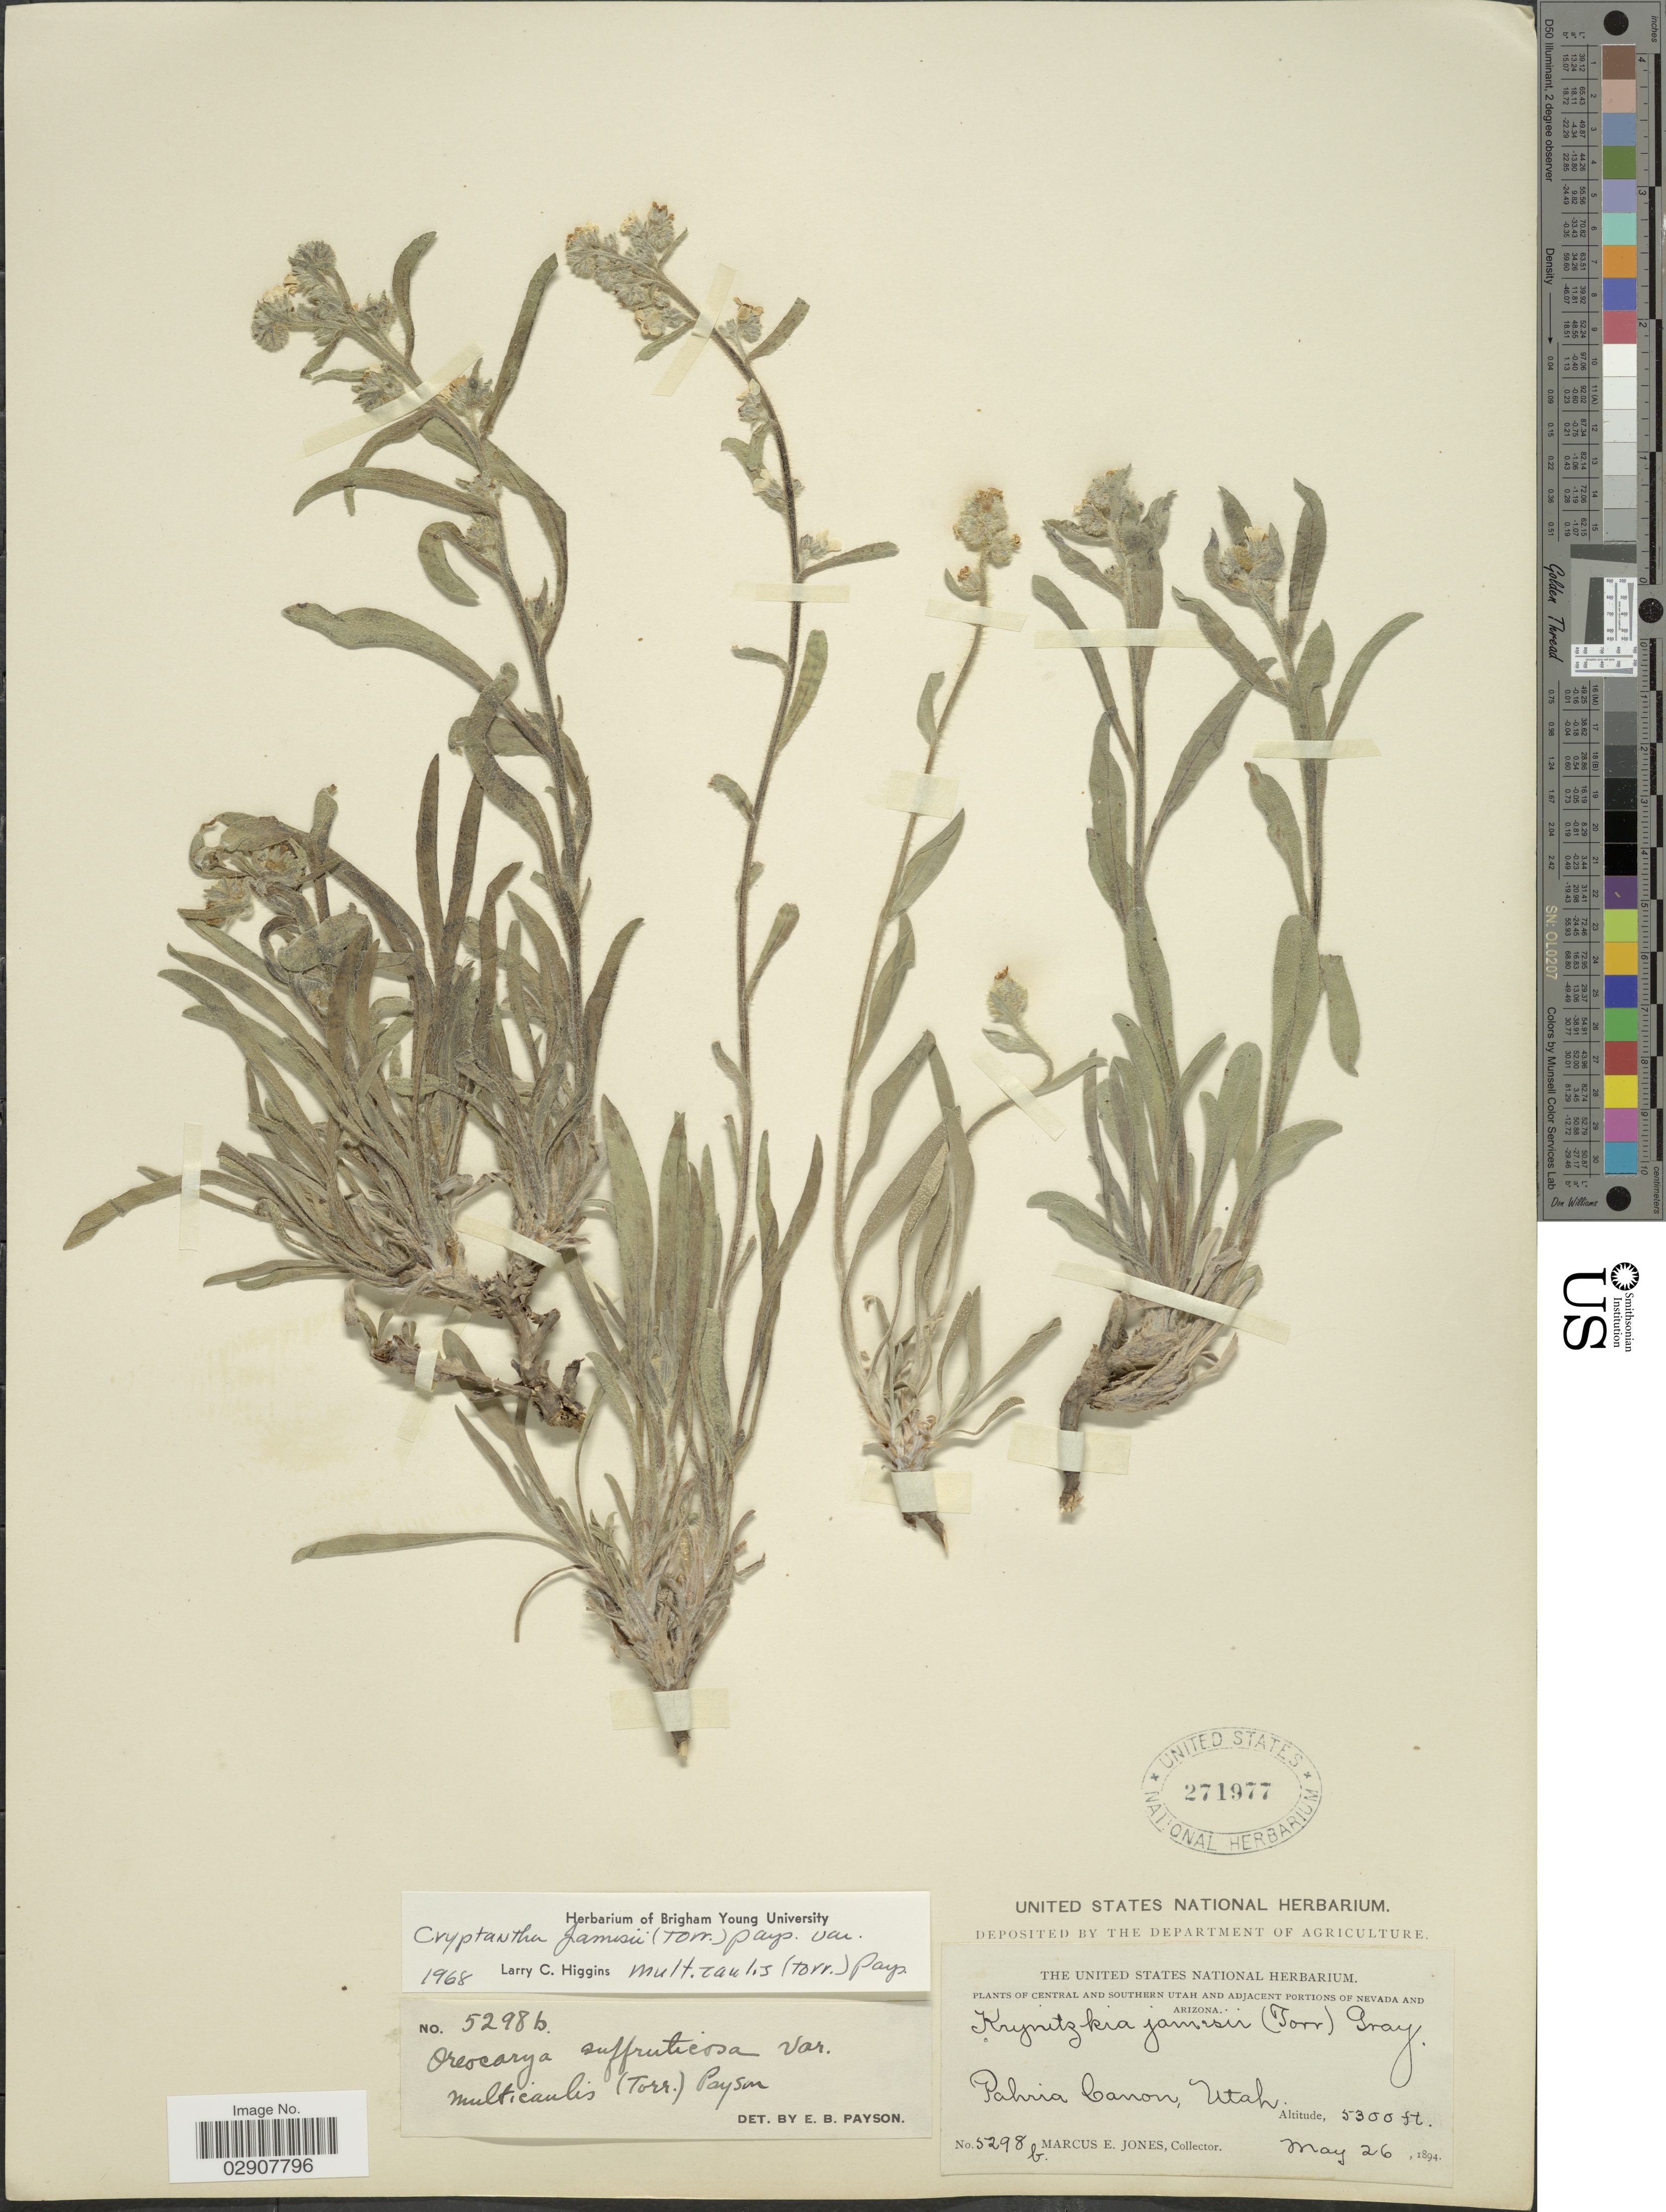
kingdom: Plantae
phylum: Tracheophyta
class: Magnoliopsida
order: Boraginales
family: Boraginaceae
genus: Cryptantha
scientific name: Cryptantha jamesii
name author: (Torr.) Payson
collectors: M. E. Jones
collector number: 5298b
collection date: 1894-05-26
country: United States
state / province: Utah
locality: Pahria Canon, Utah. Central and Southern Utah.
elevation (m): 1615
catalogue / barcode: US 271977